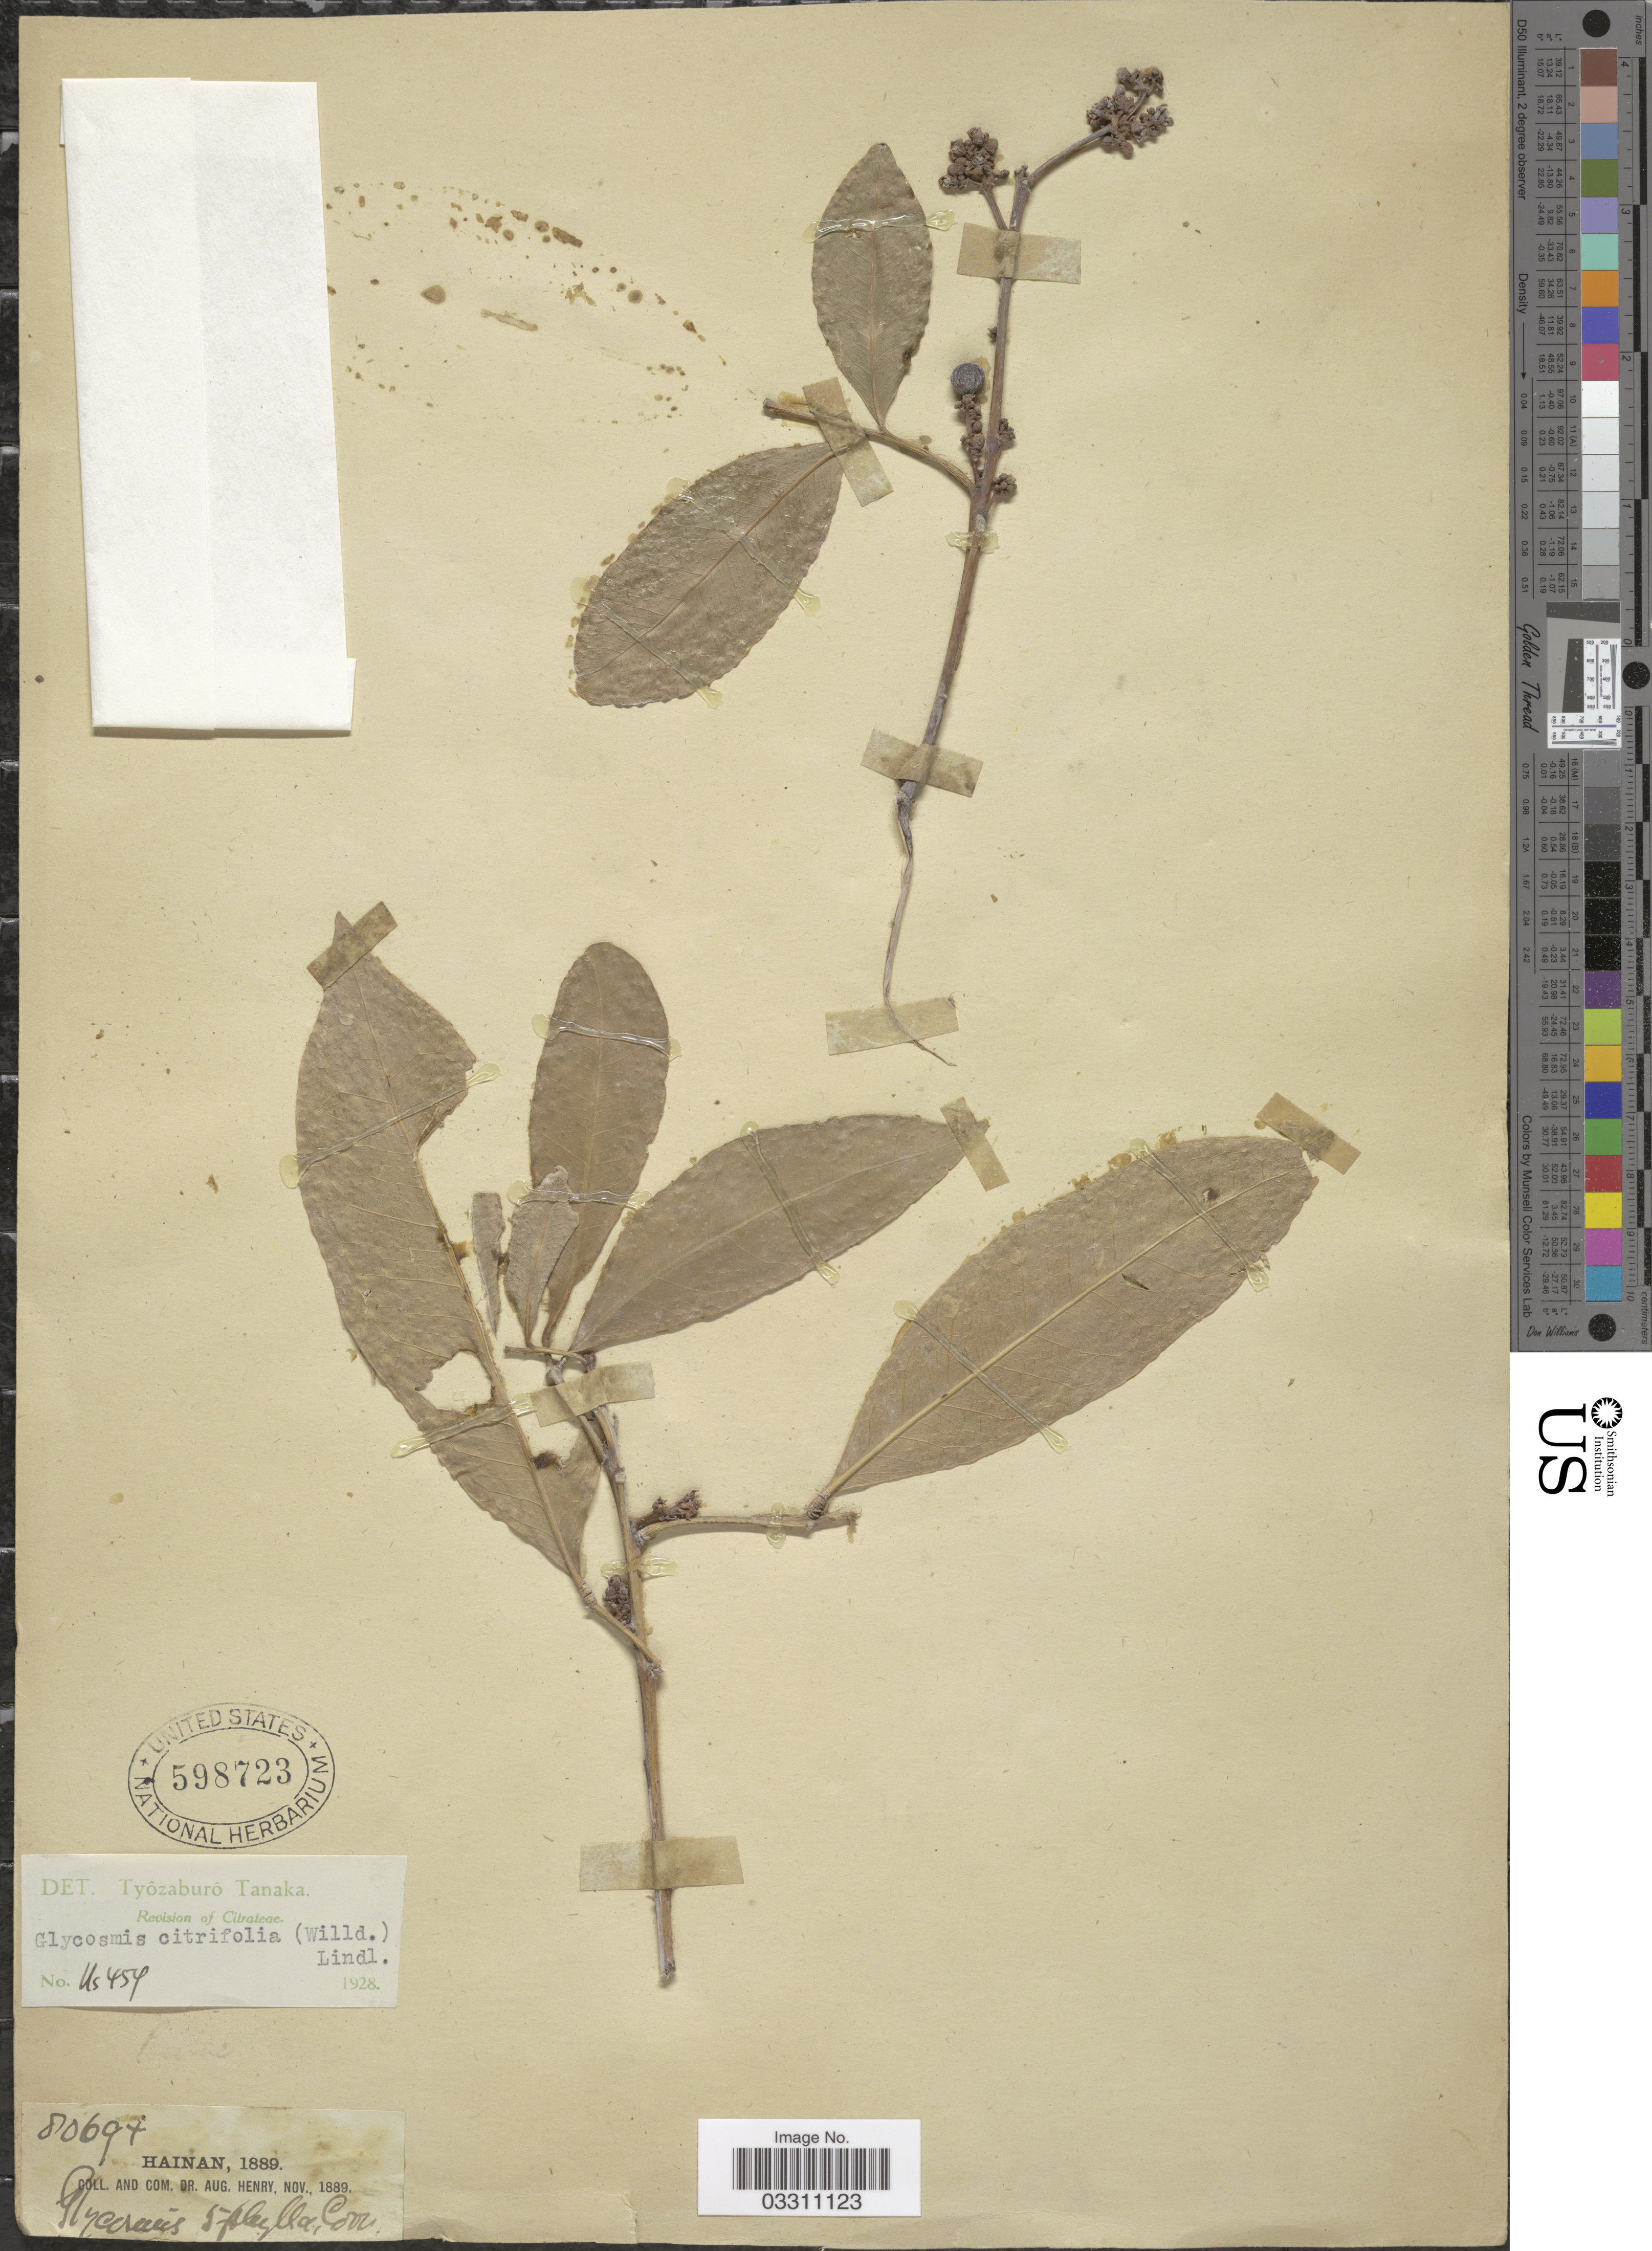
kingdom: Plantae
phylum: Tracheophyta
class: Magnoliopsida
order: Sapindales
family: Rutaceae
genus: Glycosmis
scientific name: Glycosmis parviflora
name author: (Sims) Little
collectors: A. Henry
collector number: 8069 A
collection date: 1889-11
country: China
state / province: Hainan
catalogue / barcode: US 598723